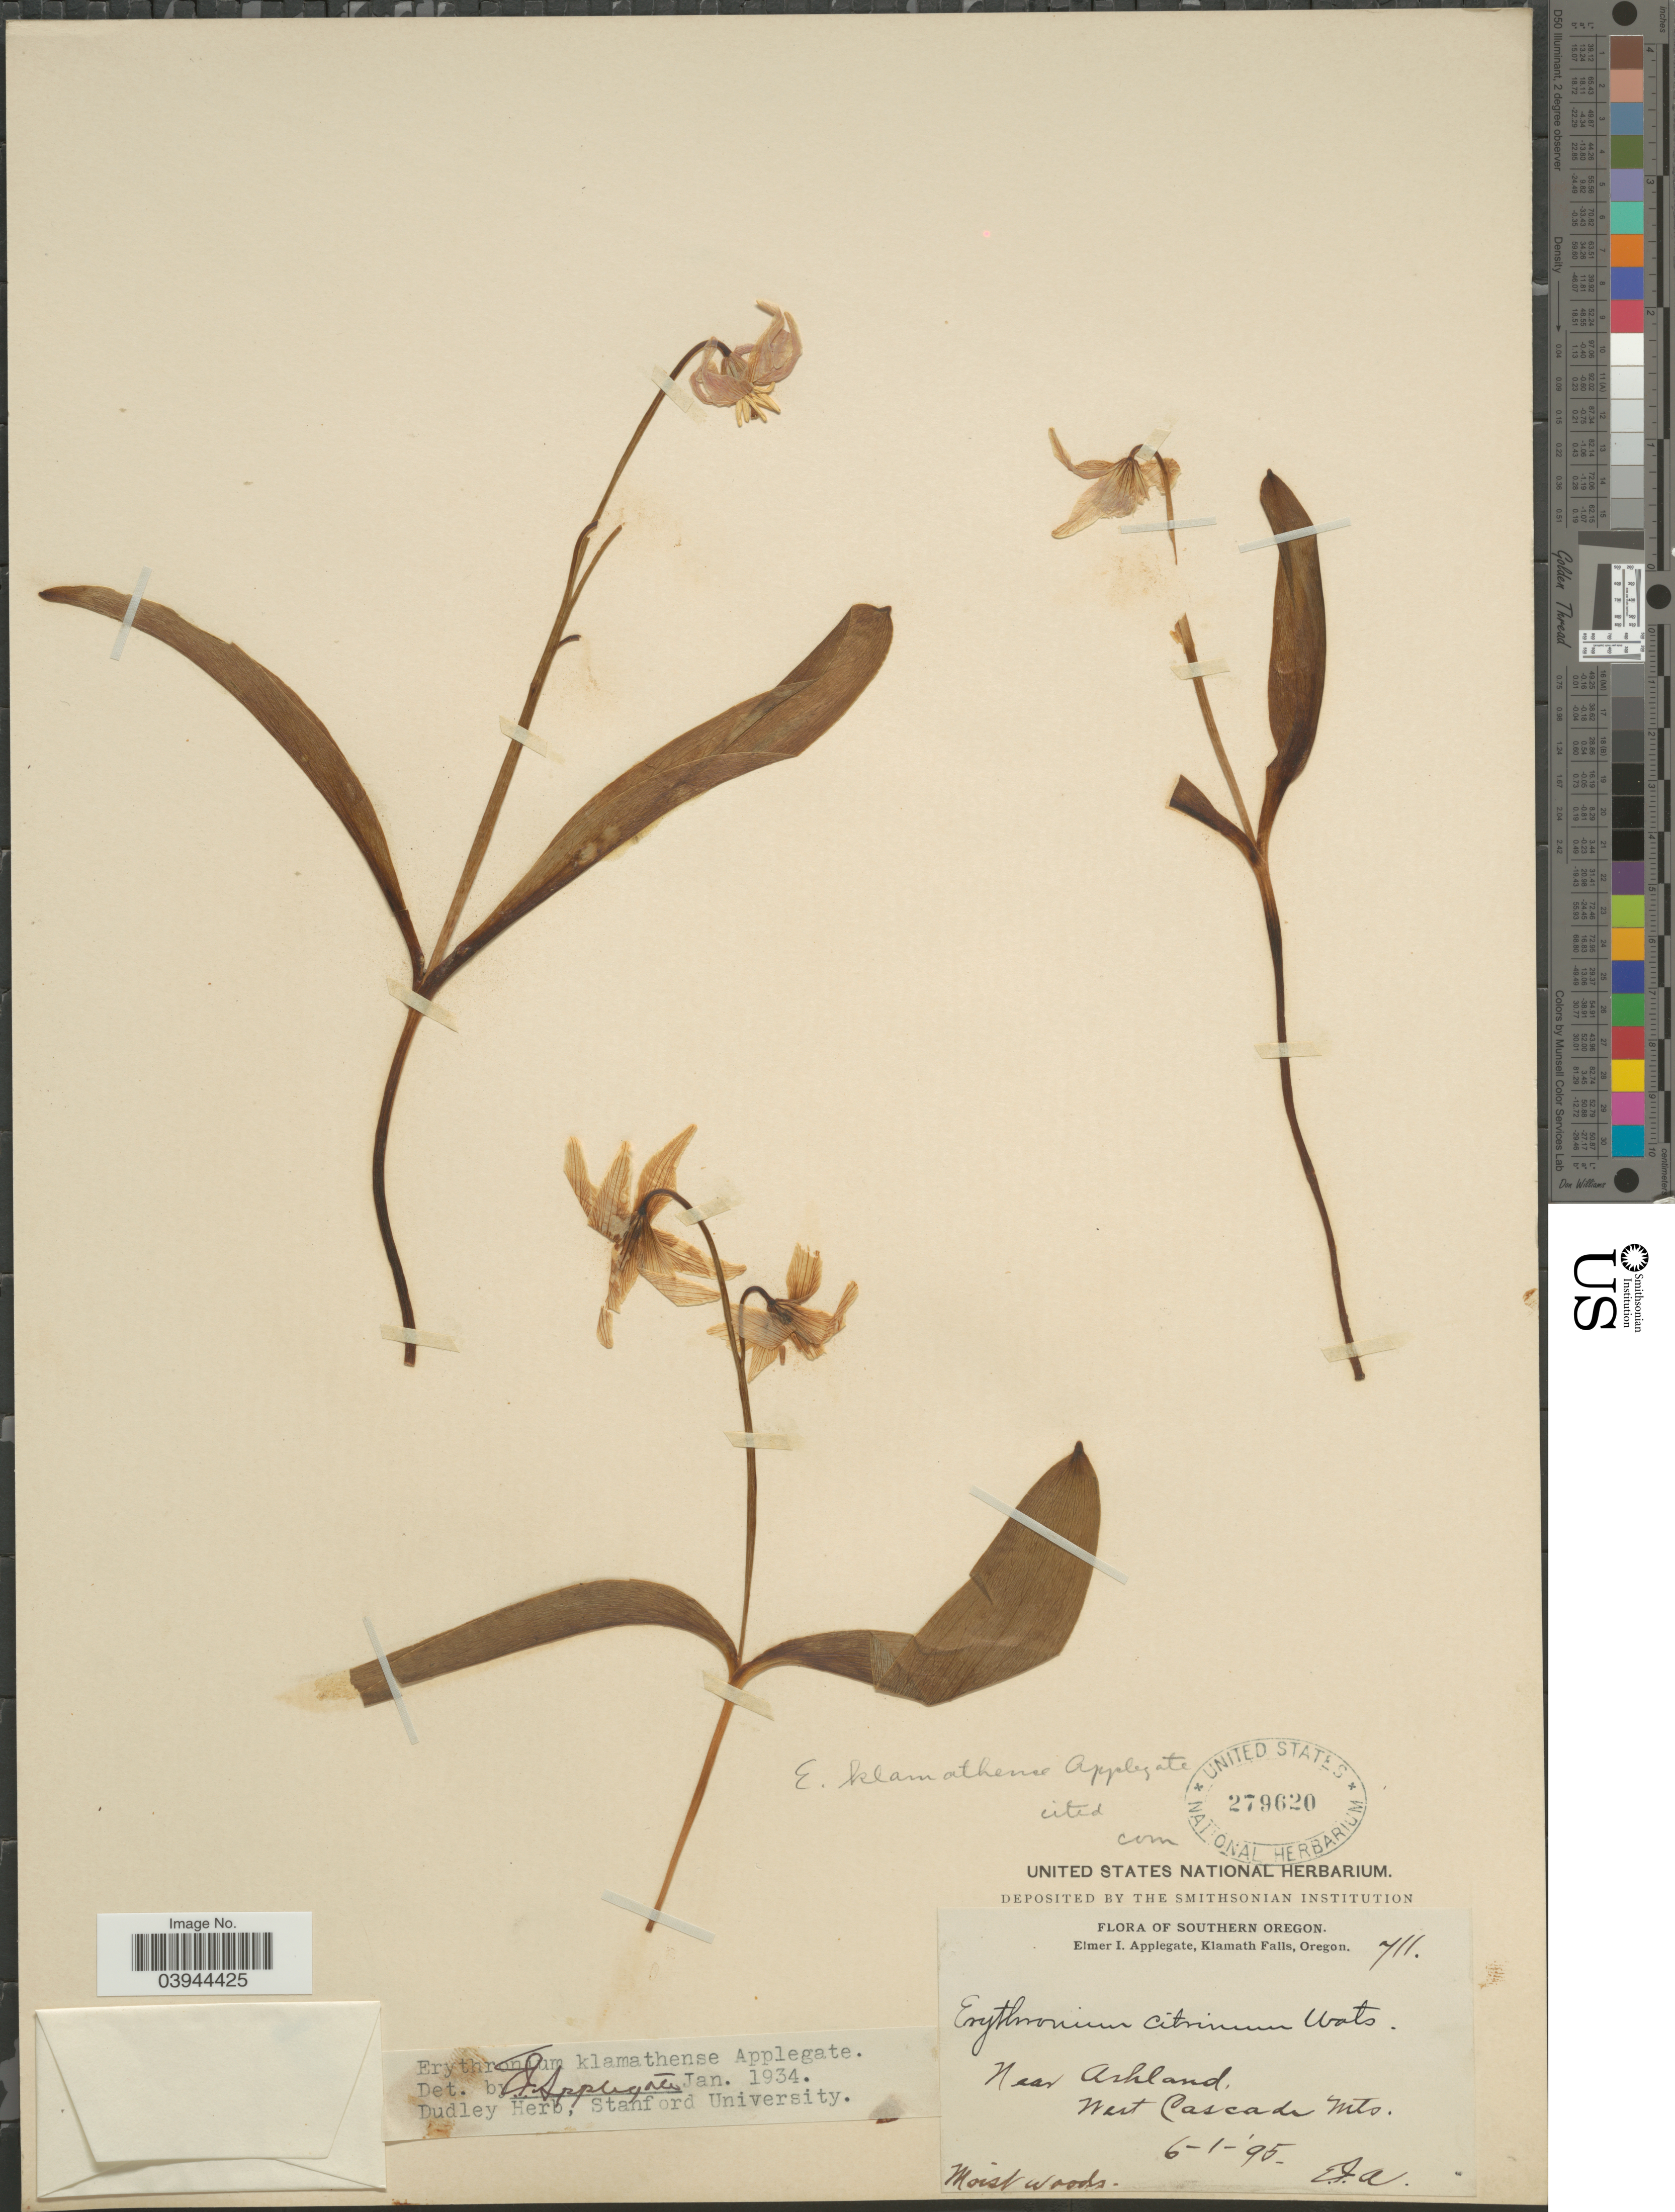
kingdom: Plantae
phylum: Tracheophyta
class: Liliopsida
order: Liliales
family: Liliaceae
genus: Erythronium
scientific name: Erythronium klamathense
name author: Applegate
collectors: E. I. Applegate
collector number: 711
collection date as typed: Transcribed d/m/y: 1/6/95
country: United States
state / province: Oregon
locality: Southern Orgeon. Klamath Falls. Near Ashland, West Cascade Mts.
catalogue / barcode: US 279620